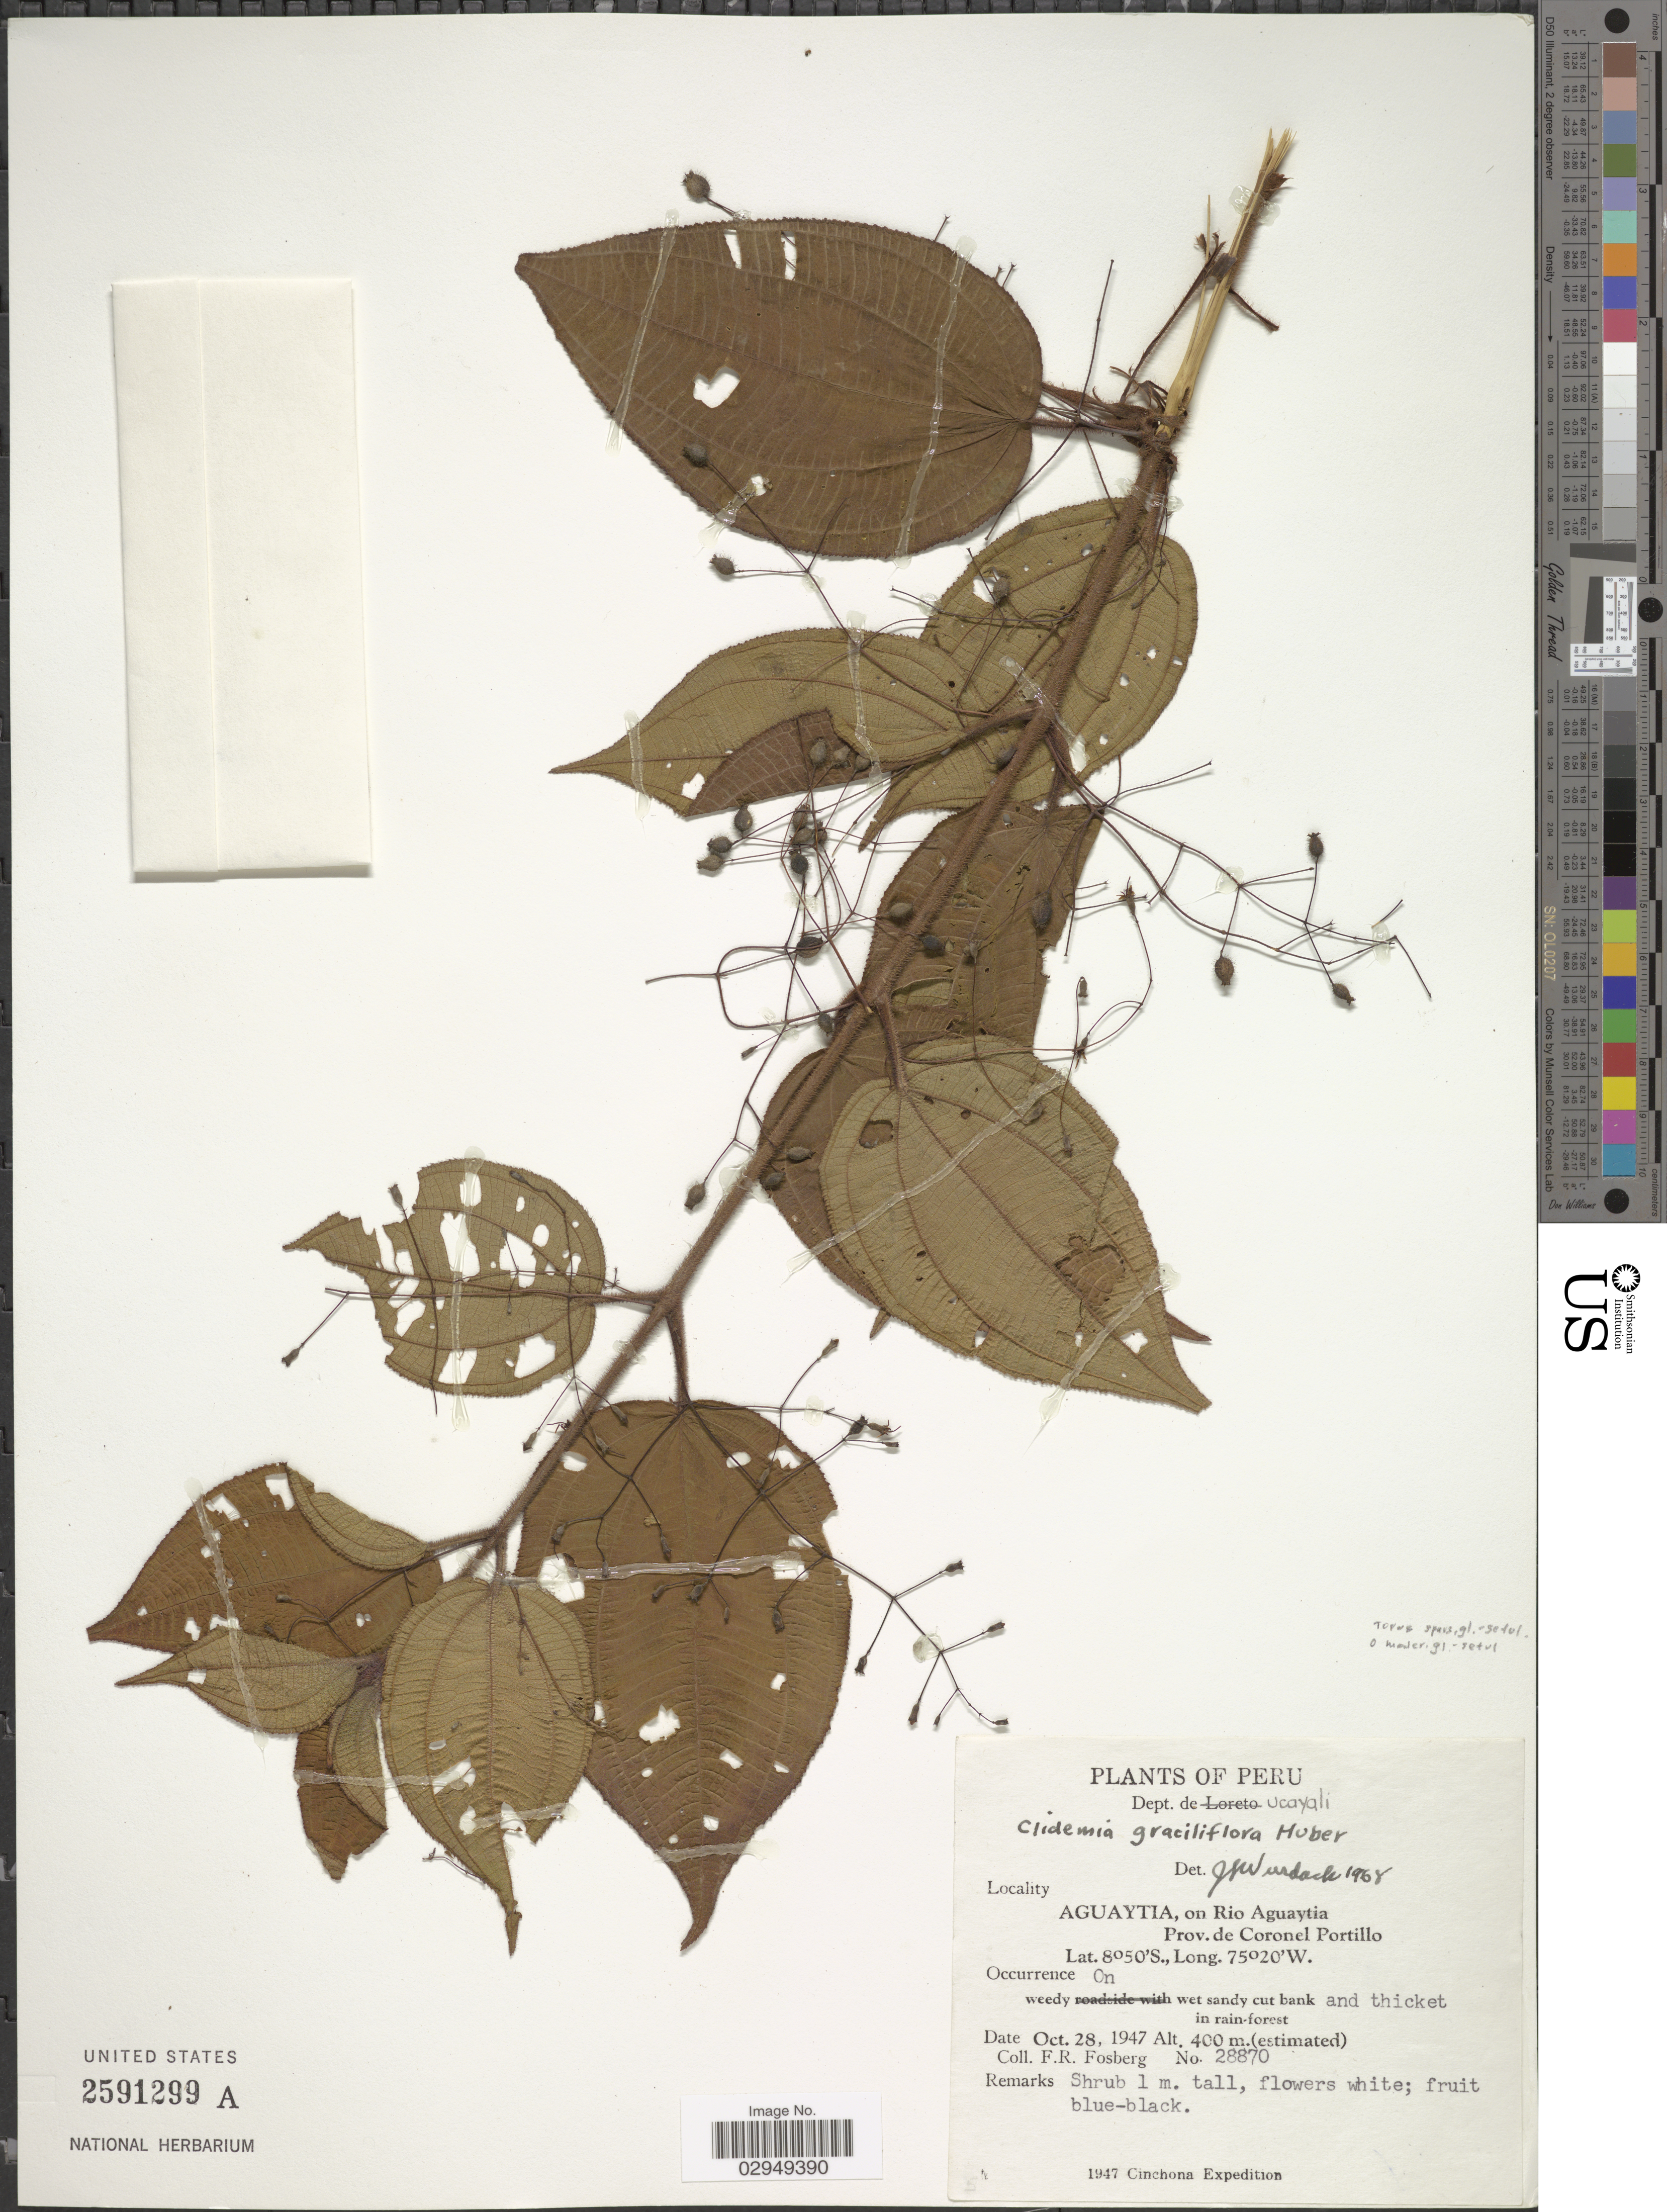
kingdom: Plantae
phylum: Tracheophyta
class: Magnoliopsida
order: Myrtales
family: Melastomataceae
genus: Clidemia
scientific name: Clidemia graciliflora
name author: Huber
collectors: F. R. Fosberg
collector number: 28870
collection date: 1947-10-28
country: Peru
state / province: Ucayali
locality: Aguaytia, on Rio Aguaytia. Prov. de Coronel Portillo.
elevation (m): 400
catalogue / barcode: US 2591299A